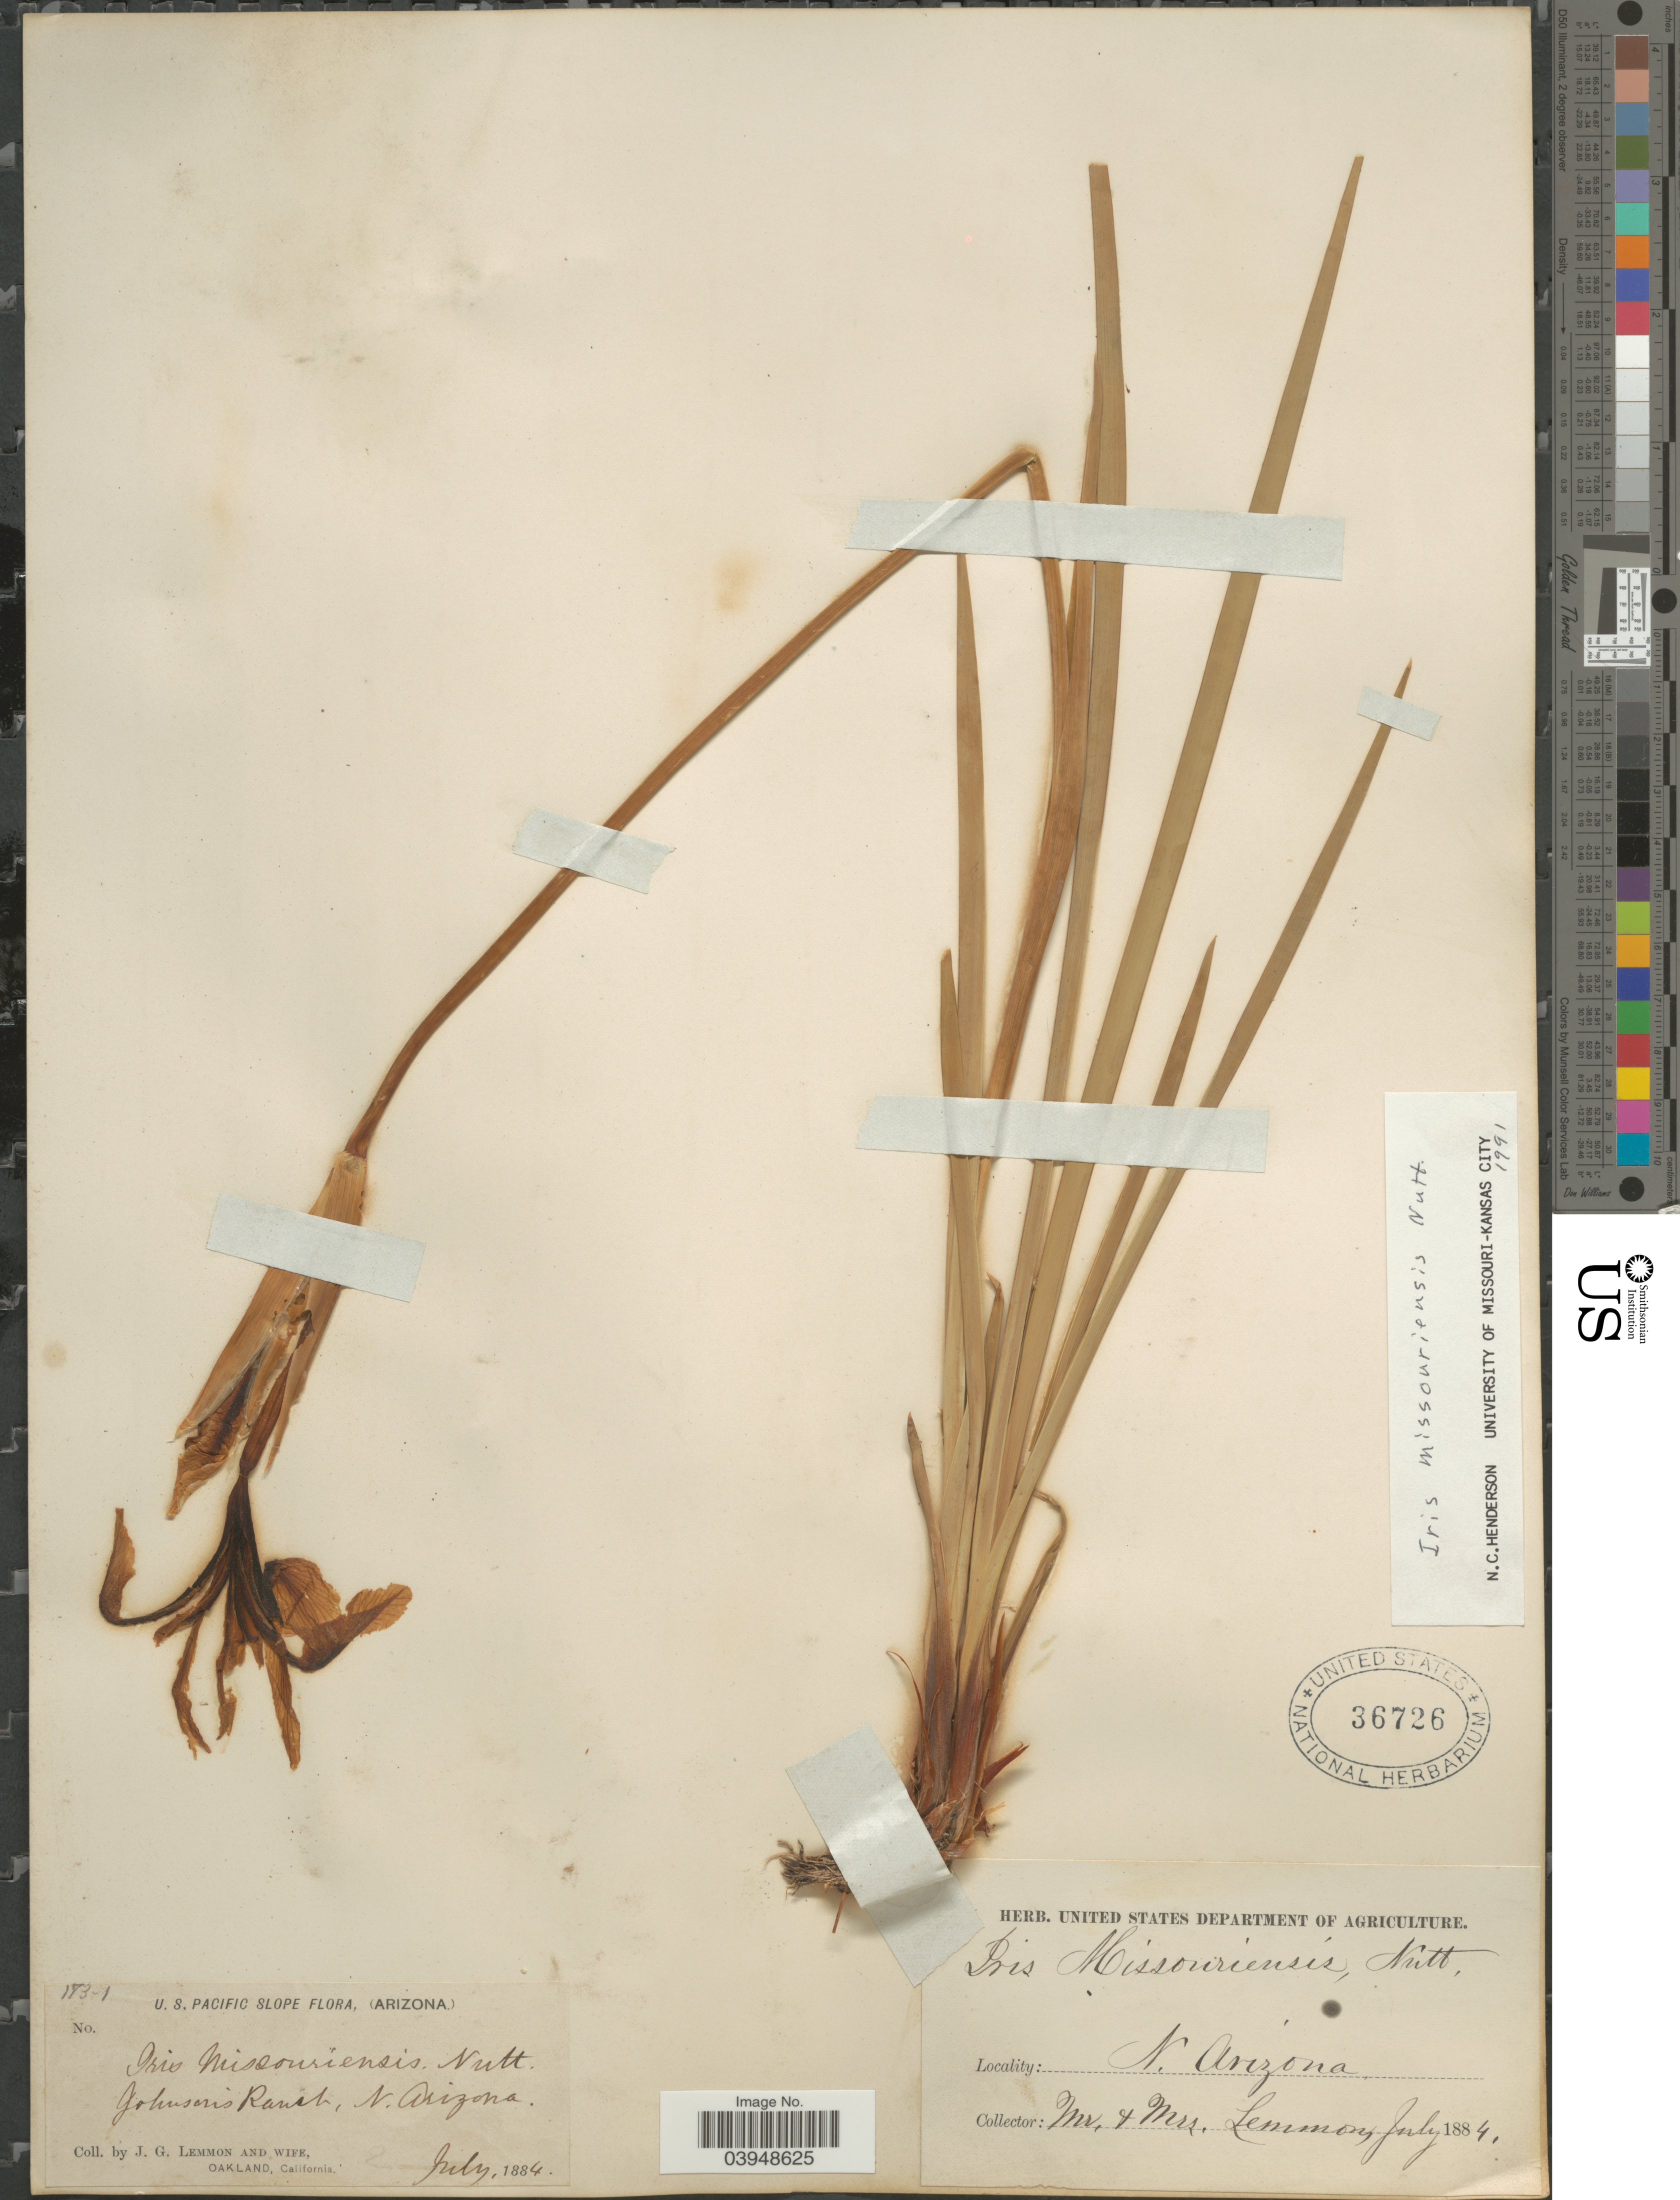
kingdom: Plantae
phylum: Tracheophyta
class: Liliopsida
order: Asparagales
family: Iridaceae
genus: Iris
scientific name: Iris missouriensis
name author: Nutt.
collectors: J. Lemmon & Mrs. J. G. Lemmon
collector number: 183-1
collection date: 1884-07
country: United States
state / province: Arizona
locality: U.S. Pacific Slope. Johnson's Ranch, N. Arizona.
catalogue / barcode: US 36726